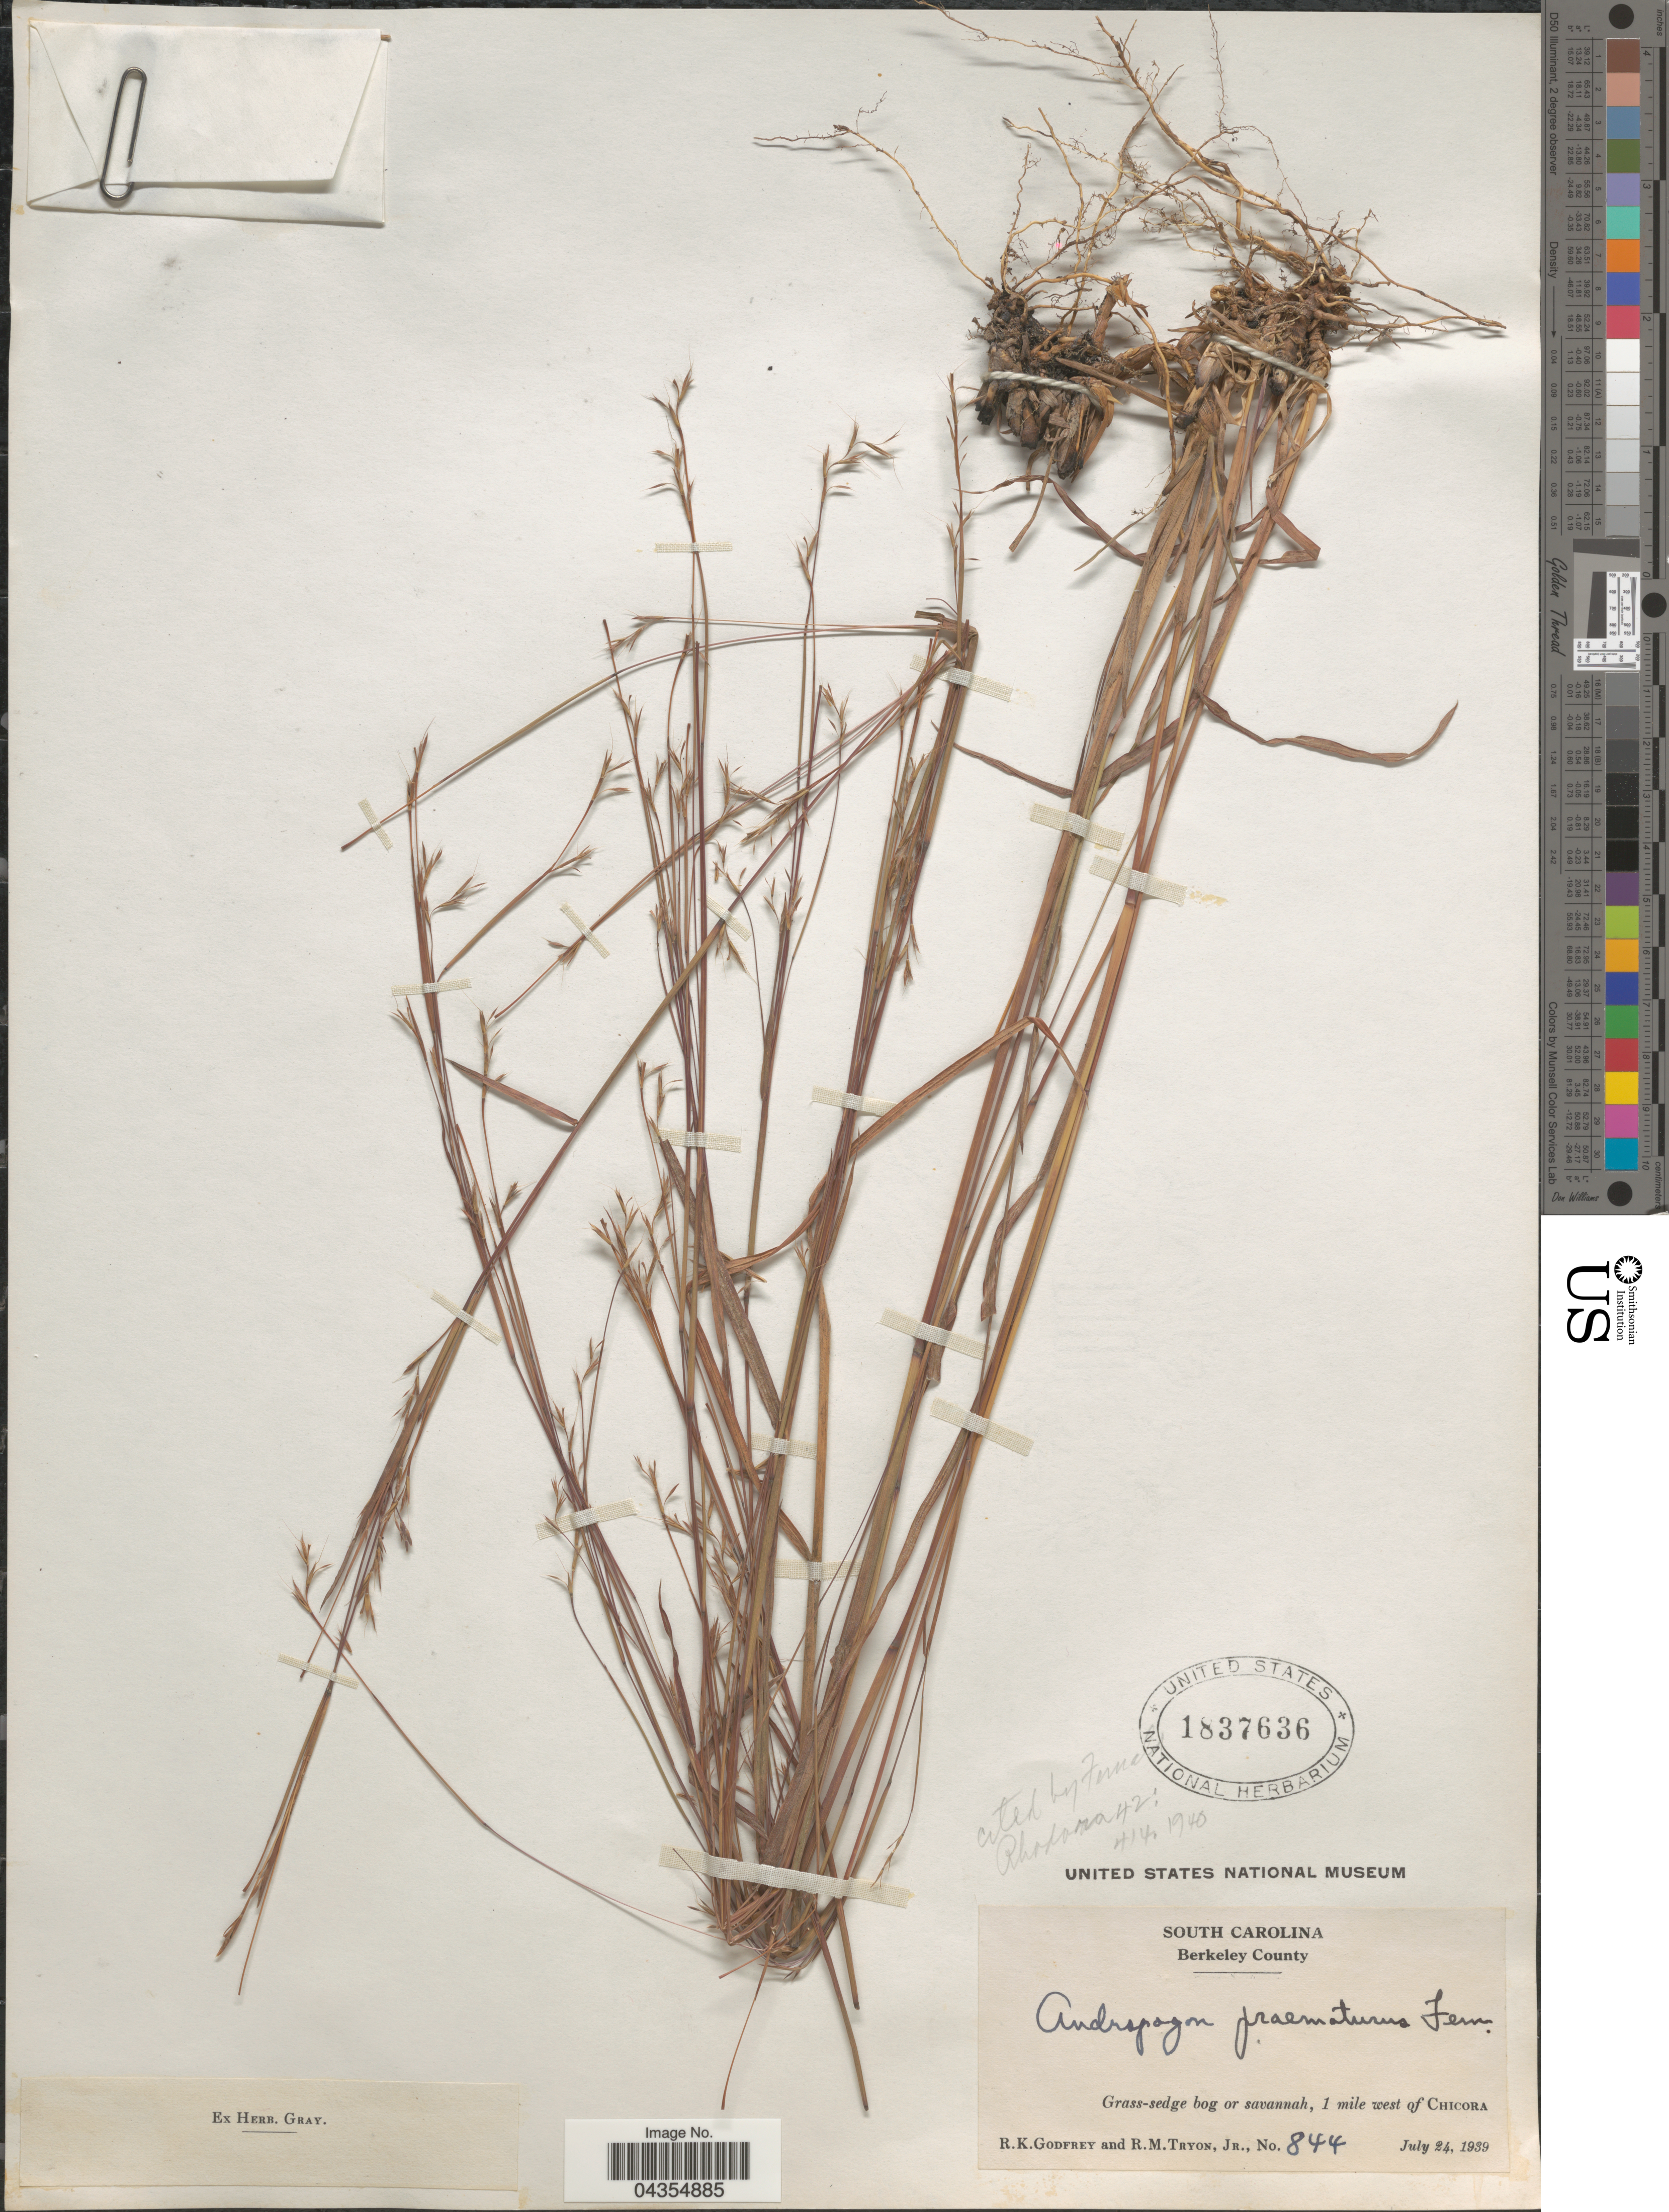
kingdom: Plantae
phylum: Tracheophyta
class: Liliopsida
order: Poales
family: Poaceae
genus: Schizachyrium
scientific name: Schizachyrium sanguineum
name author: (Retz.) Alston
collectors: R. K. Godfrey & R. Tryon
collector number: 844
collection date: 1939-07-24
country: United States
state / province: South Carolina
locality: Berkeley County. 1 mile west of Chicora.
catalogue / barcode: US 1837636